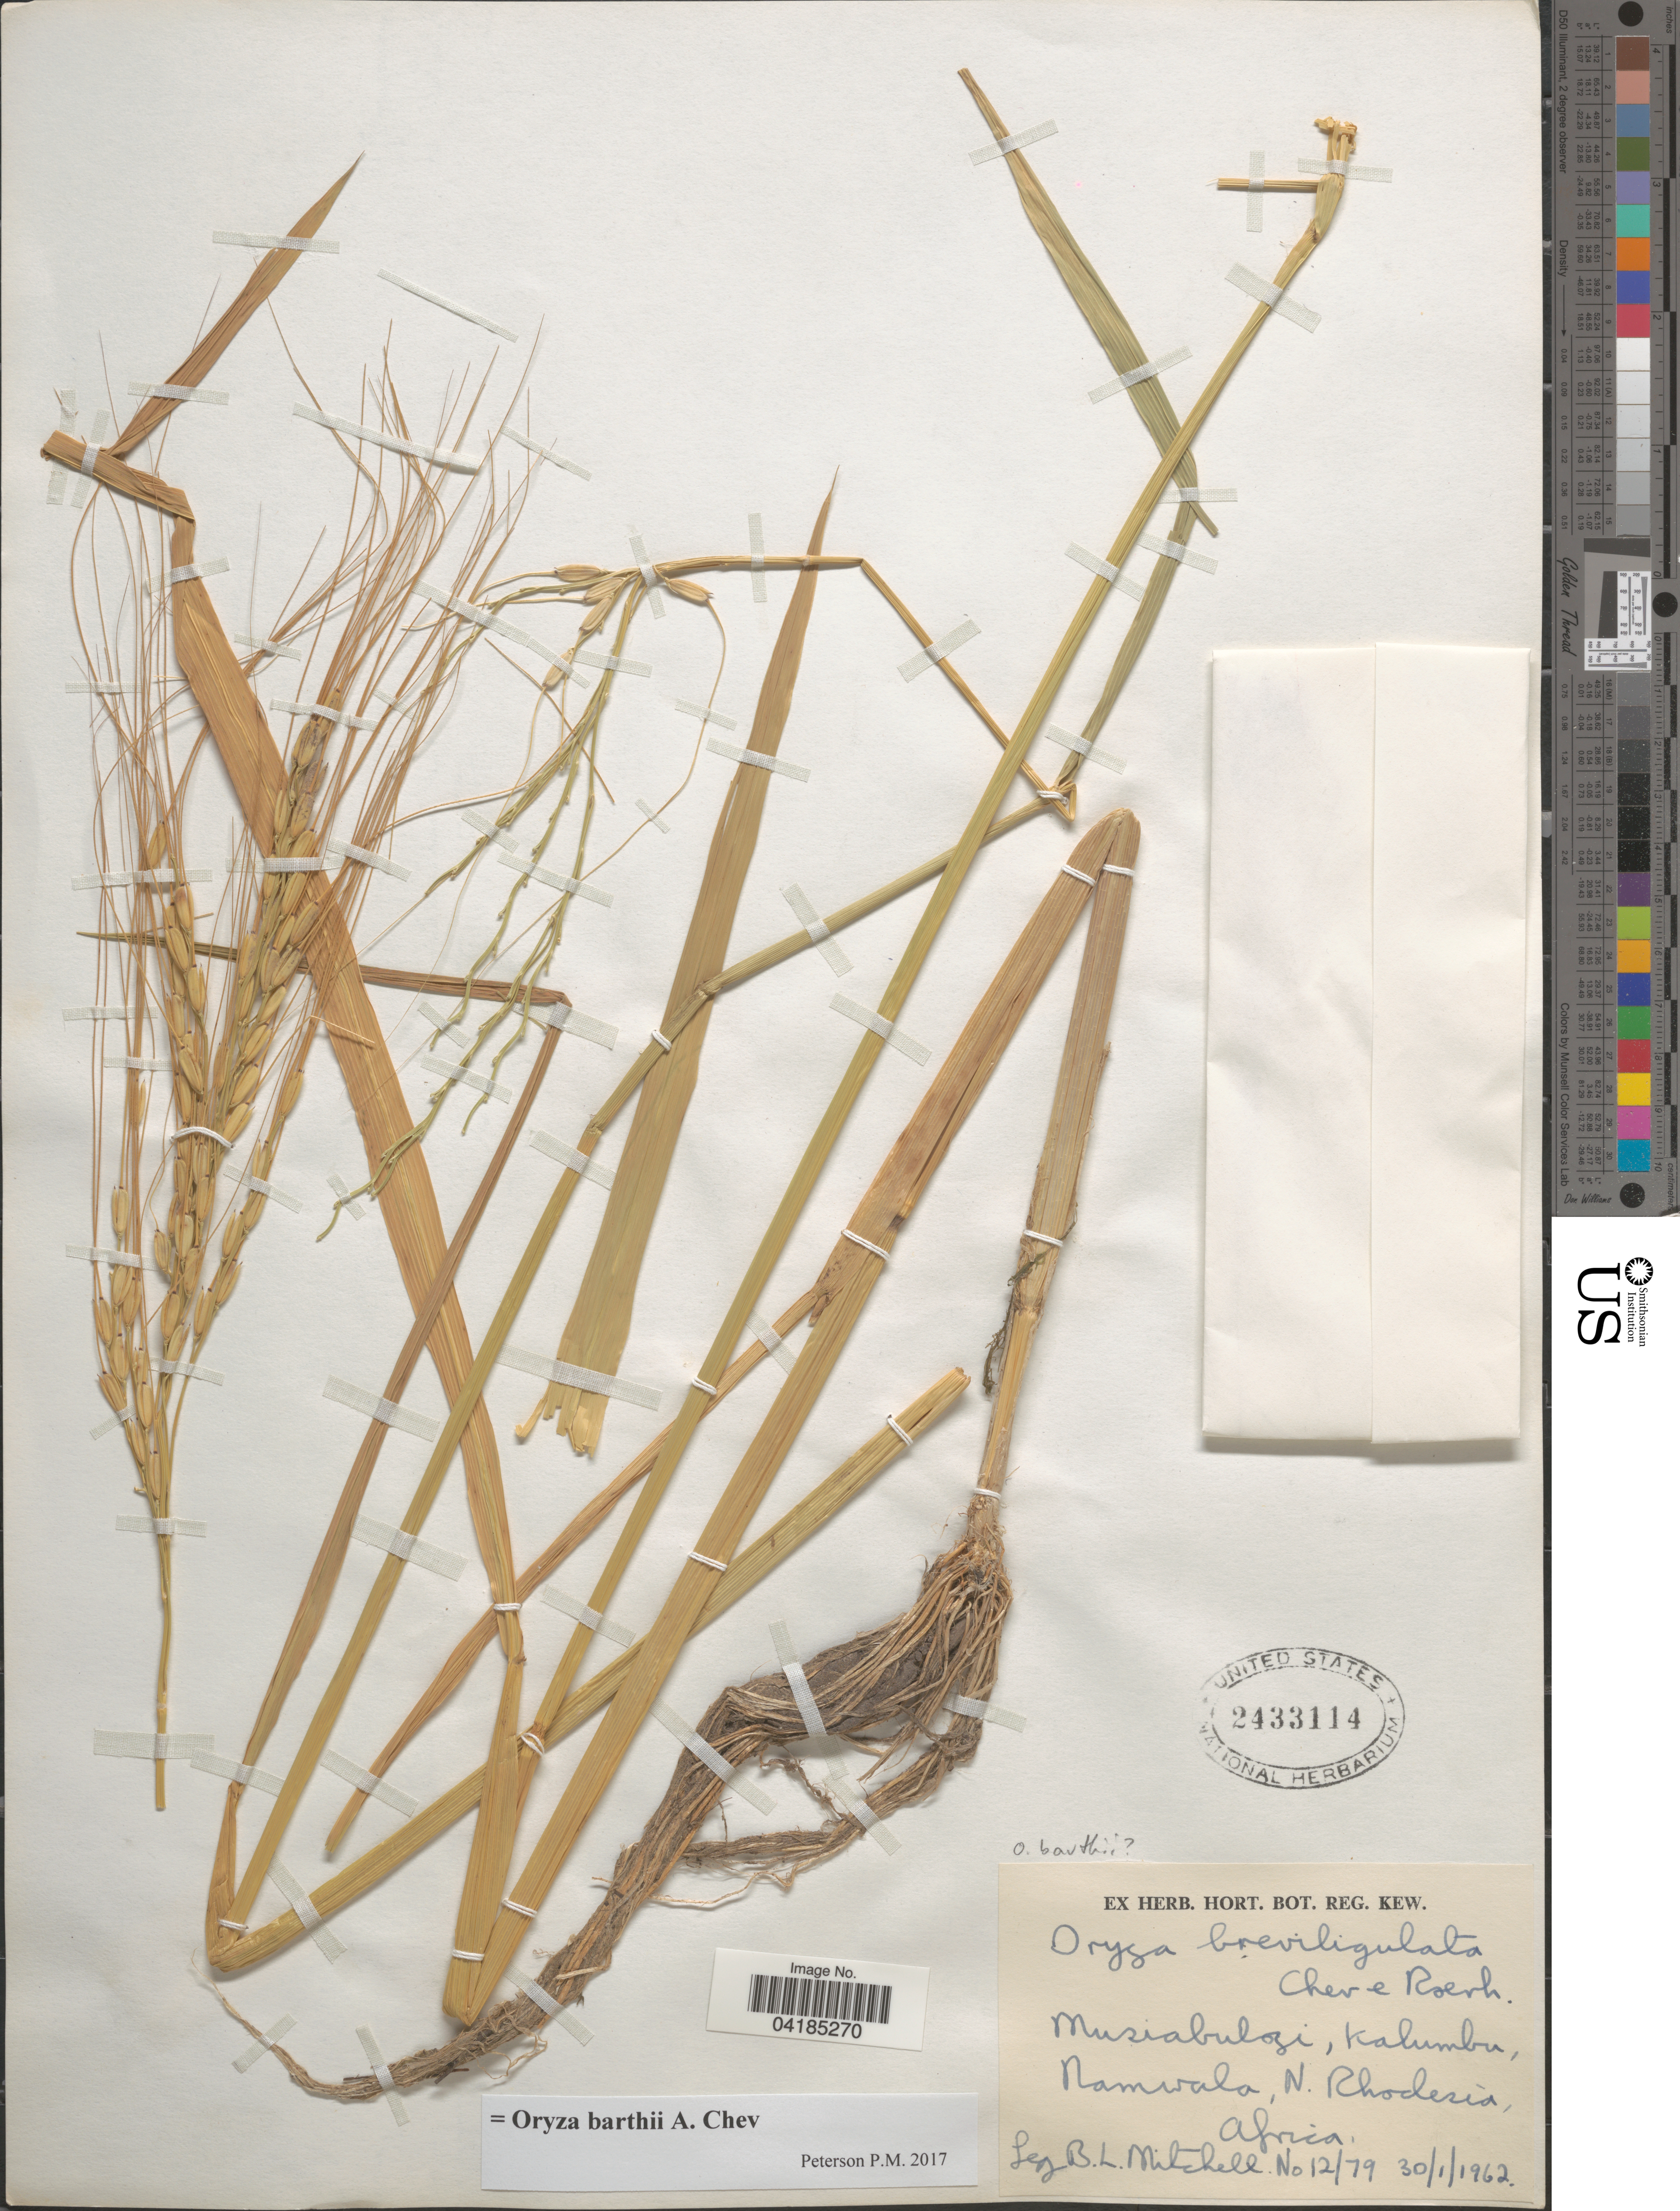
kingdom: Plantae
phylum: Tracheophyta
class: Liliopsida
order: Poales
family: Poaceae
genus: Oryza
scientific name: Oryza barthii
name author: A. Chev.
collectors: B. Mitchell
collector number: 12/79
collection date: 1962-01-30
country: Zambia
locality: Musiabulgi, Kalumbu, Namwala, N. Rhodesia.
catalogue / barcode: US 2433114